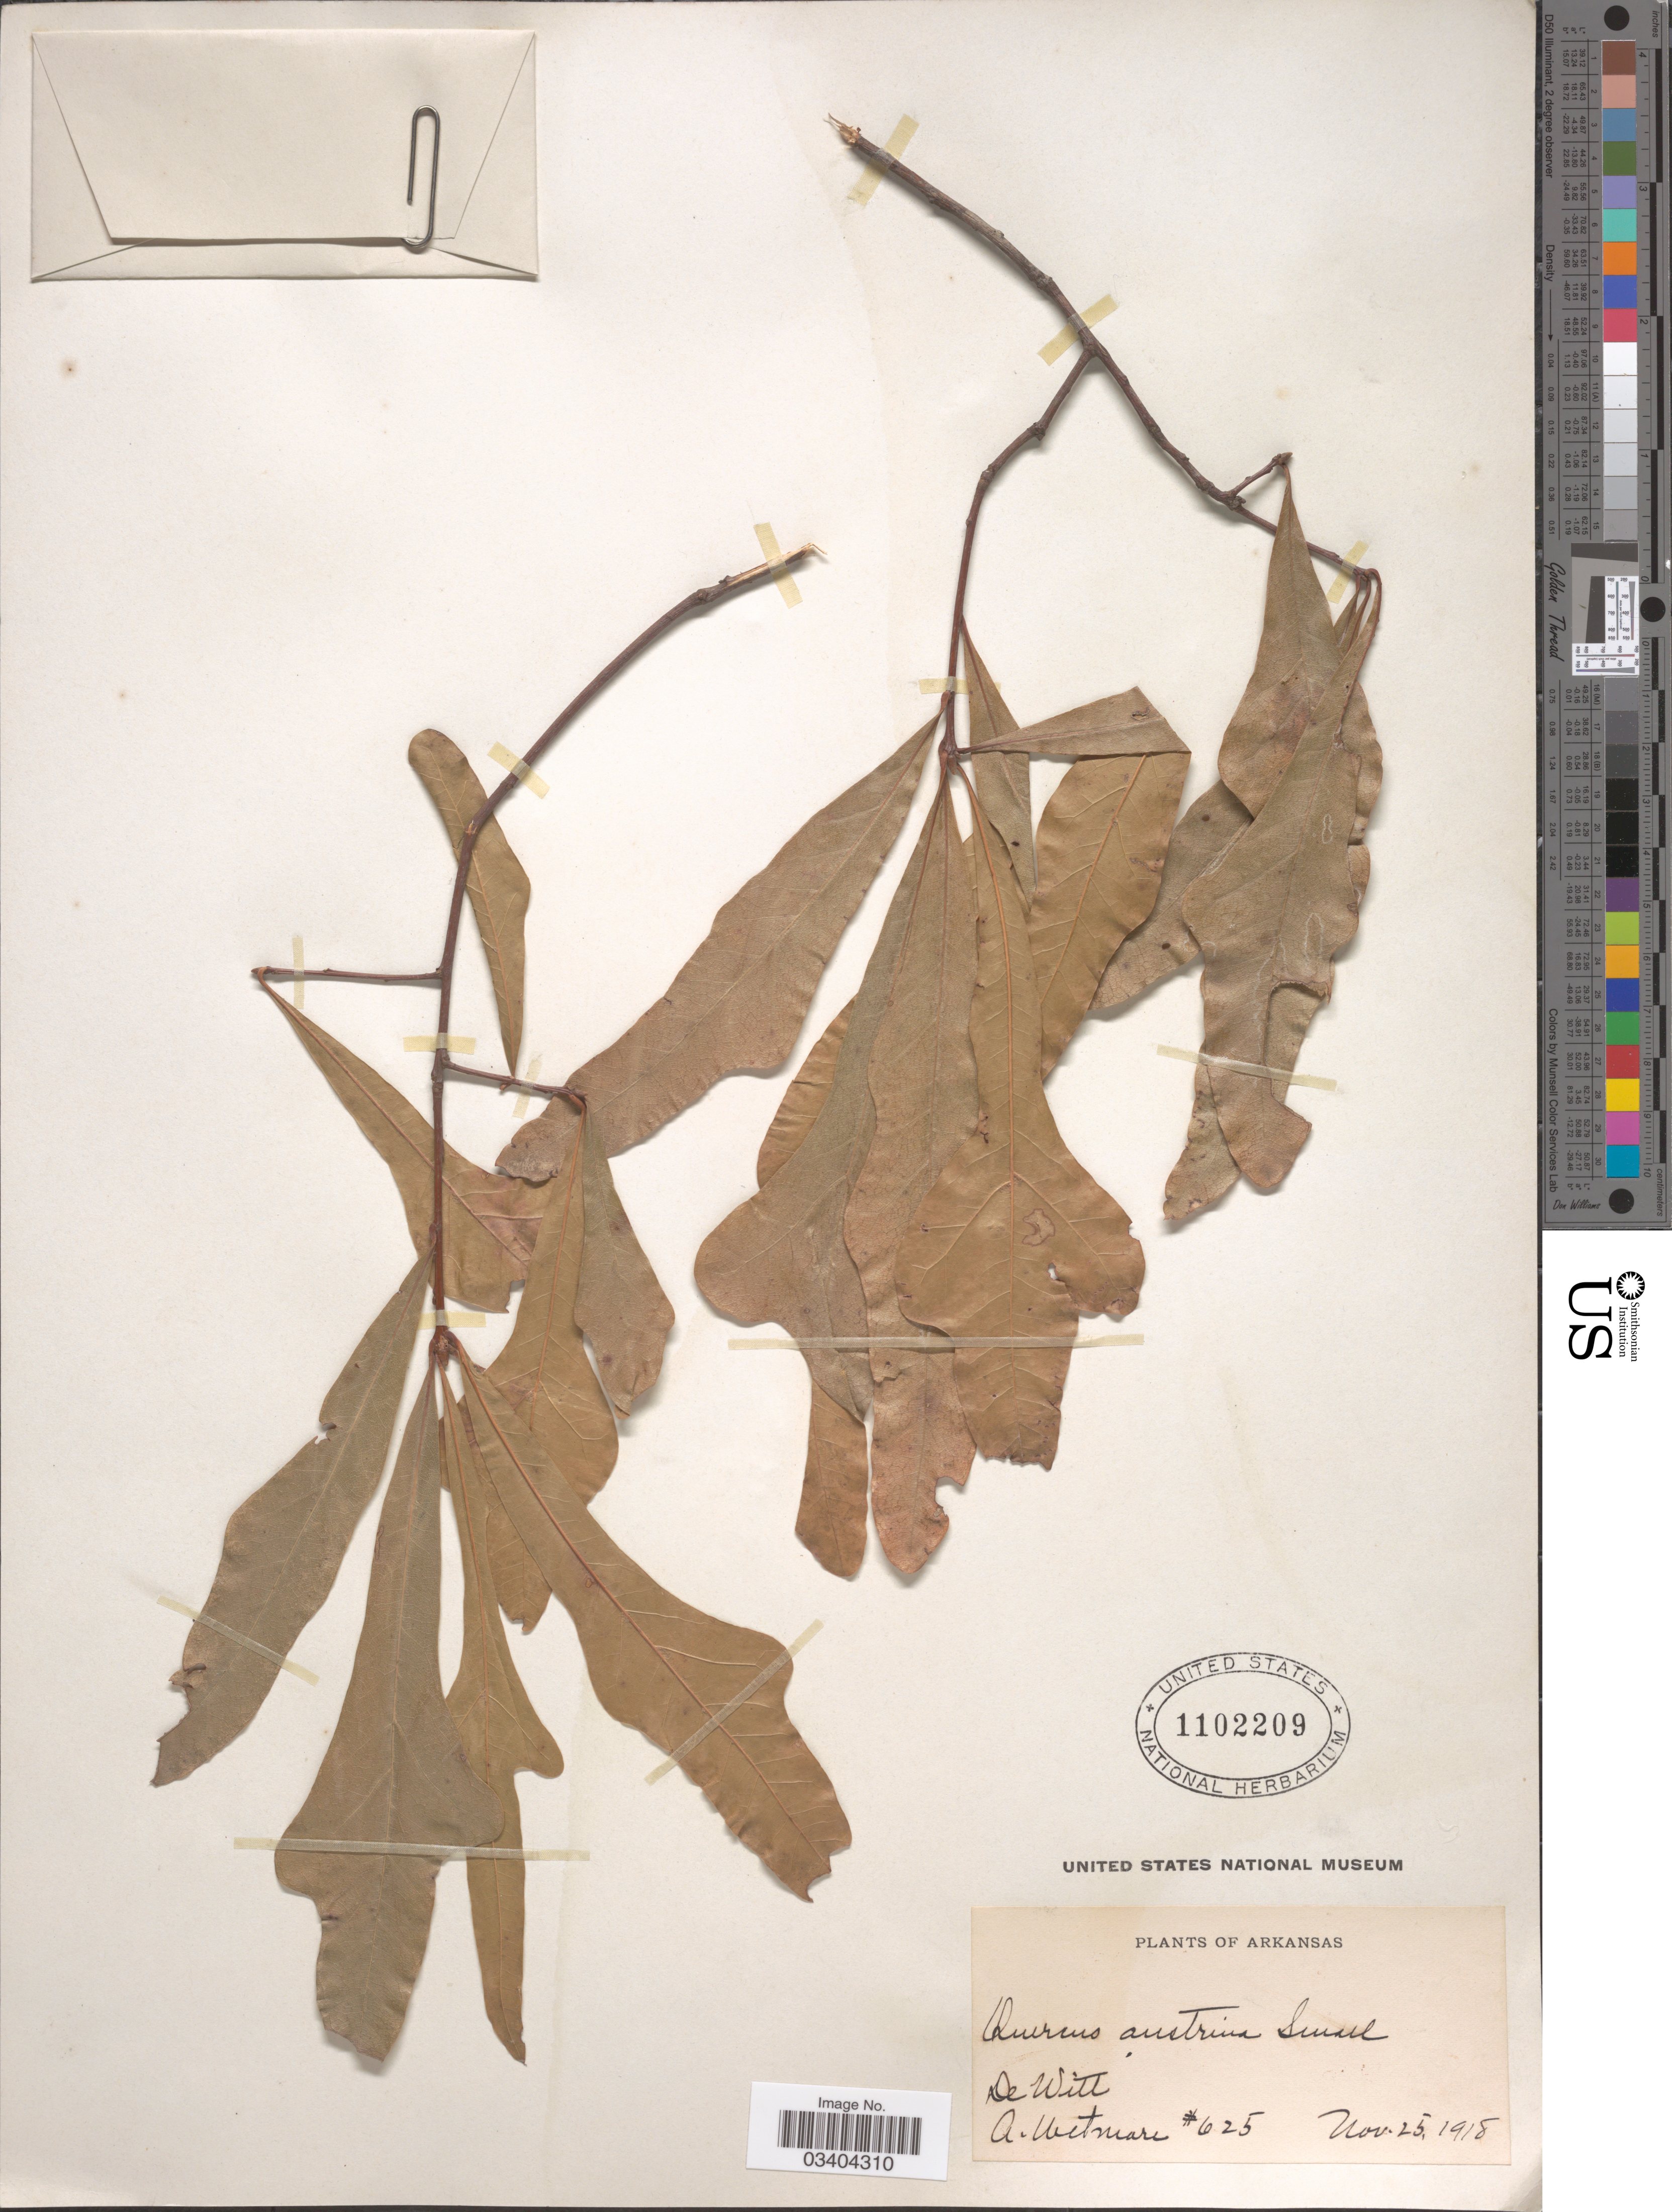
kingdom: Plantae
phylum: Tracheophyta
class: Magnoliopsida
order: Fagales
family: Fagaceae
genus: Quercus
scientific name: Quercus durandii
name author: Buckley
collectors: A. Wetmore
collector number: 625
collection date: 1918-11-25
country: United States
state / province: Arkansas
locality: De Witt.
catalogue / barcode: US 1102209